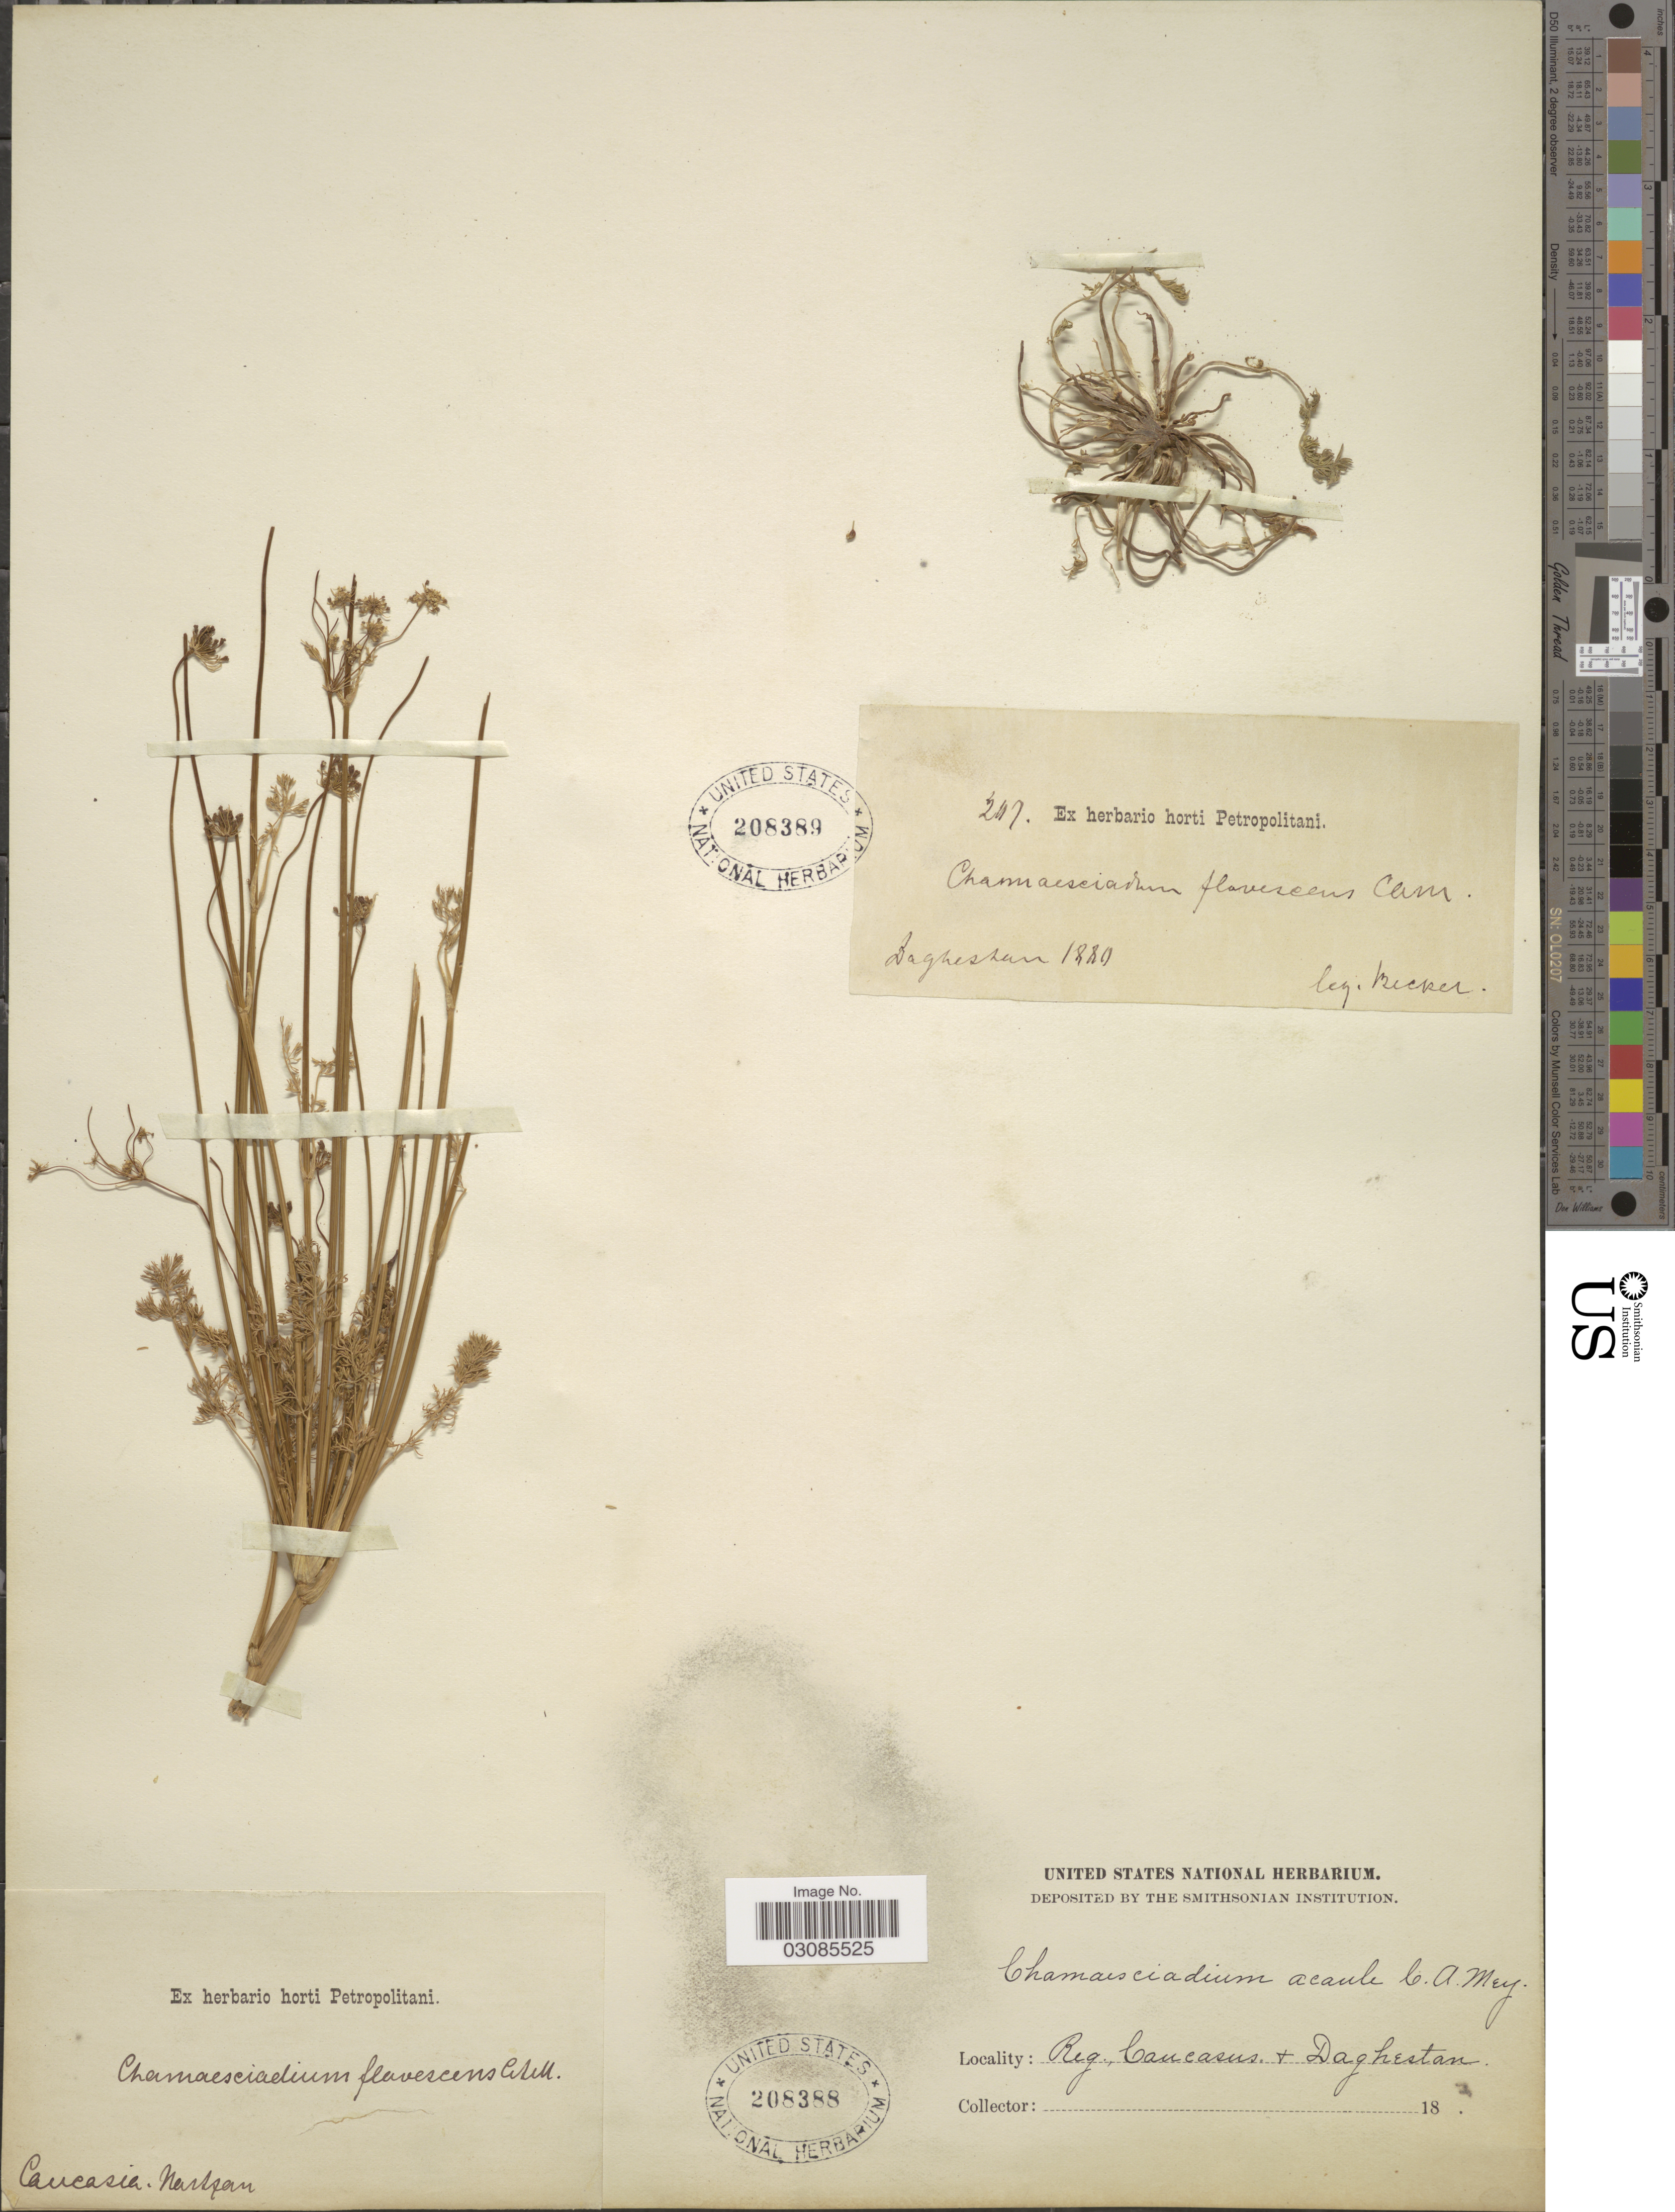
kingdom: Plantae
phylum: Tracheophyta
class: Magnoliopsida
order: Apiales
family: Apiaceae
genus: Chamaesciadium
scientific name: Chamaesciadium acaule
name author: (M. Bieb.) C.A. Mey.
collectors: -. Becker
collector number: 247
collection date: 1880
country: Russian Federation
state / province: Dagestan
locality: Daghestan.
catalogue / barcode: US 208389